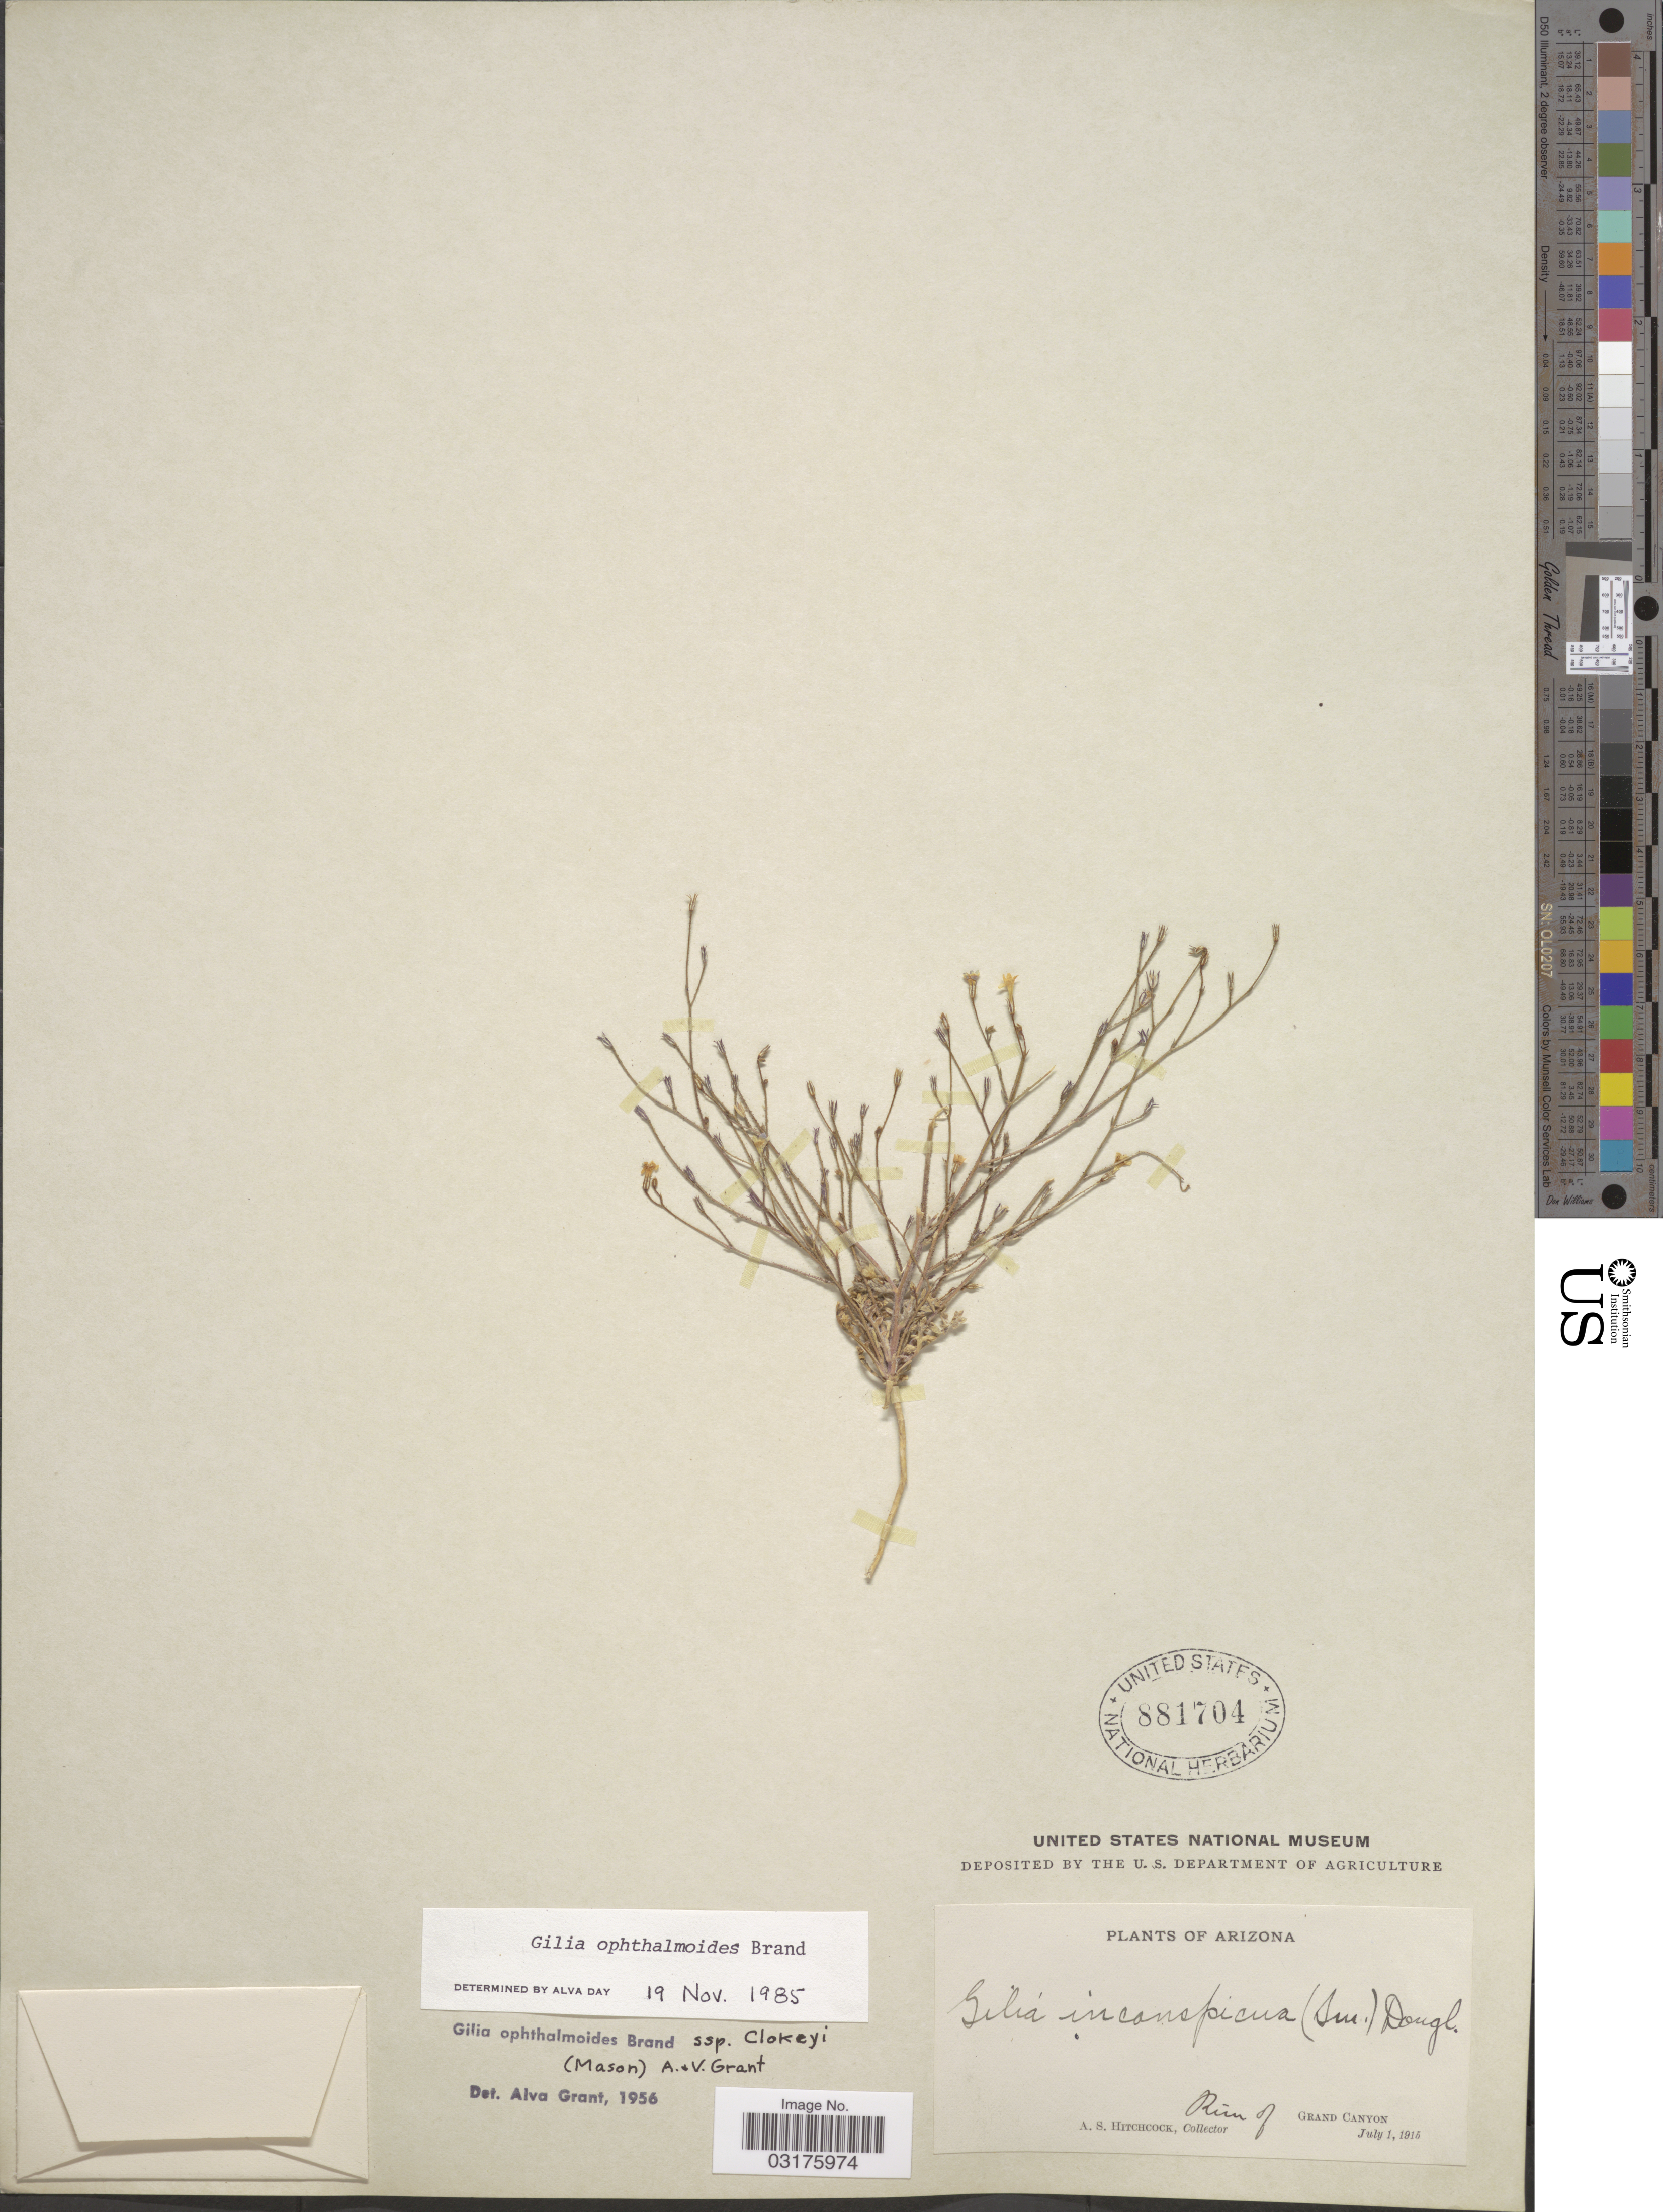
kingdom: Plantae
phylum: Tracheophyta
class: Magnoliopsida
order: Ericales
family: Polemoniaceae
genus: Gilia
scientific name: Gilia ophthalmoides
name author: Brand in Engl.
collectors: A. S. Hitchcock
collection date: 1915-07-01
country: United States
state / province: Arizona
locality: Rim of Grand Canyon.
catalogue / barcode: US 881704